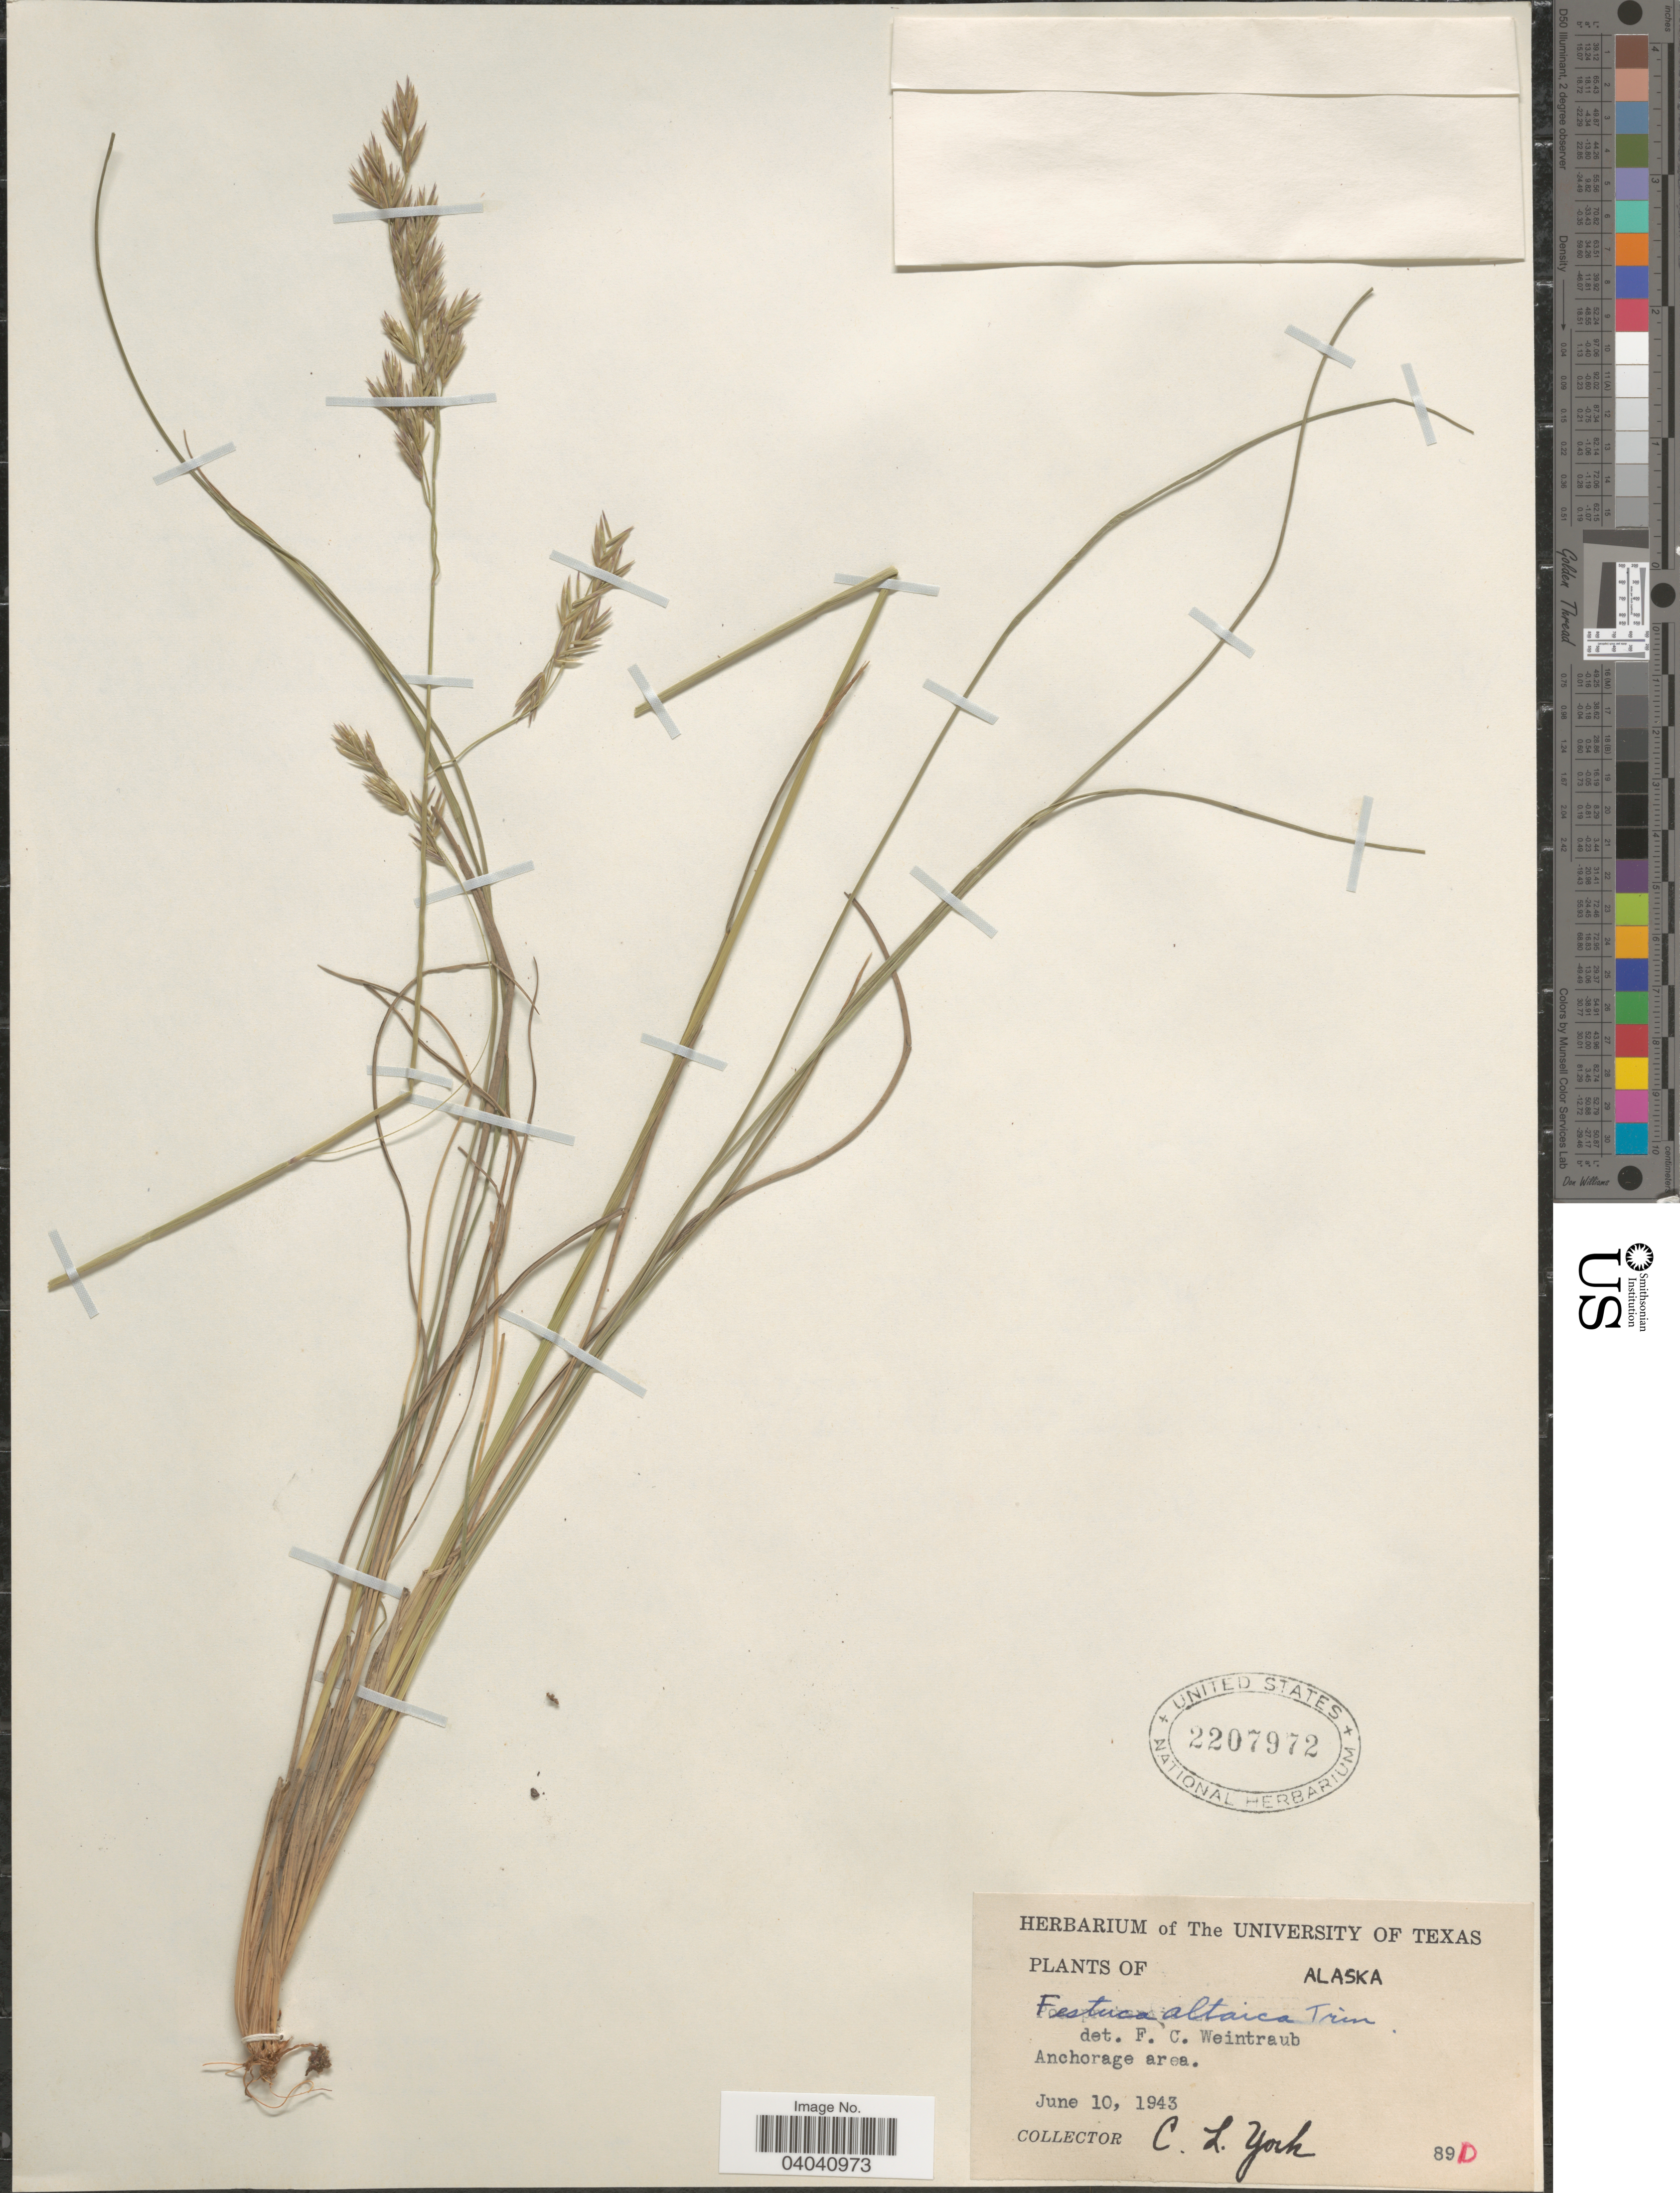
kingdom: Plantae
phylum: Tracheophyta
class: Liliopsida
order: Poales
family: Poaceae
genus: Festuca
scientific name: Festuca altaica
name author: Trin.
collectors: C. L. York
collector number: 89D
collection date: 1943-06-10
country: United States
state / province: Alaska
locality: Anchorage area.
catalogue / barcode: US 2207972